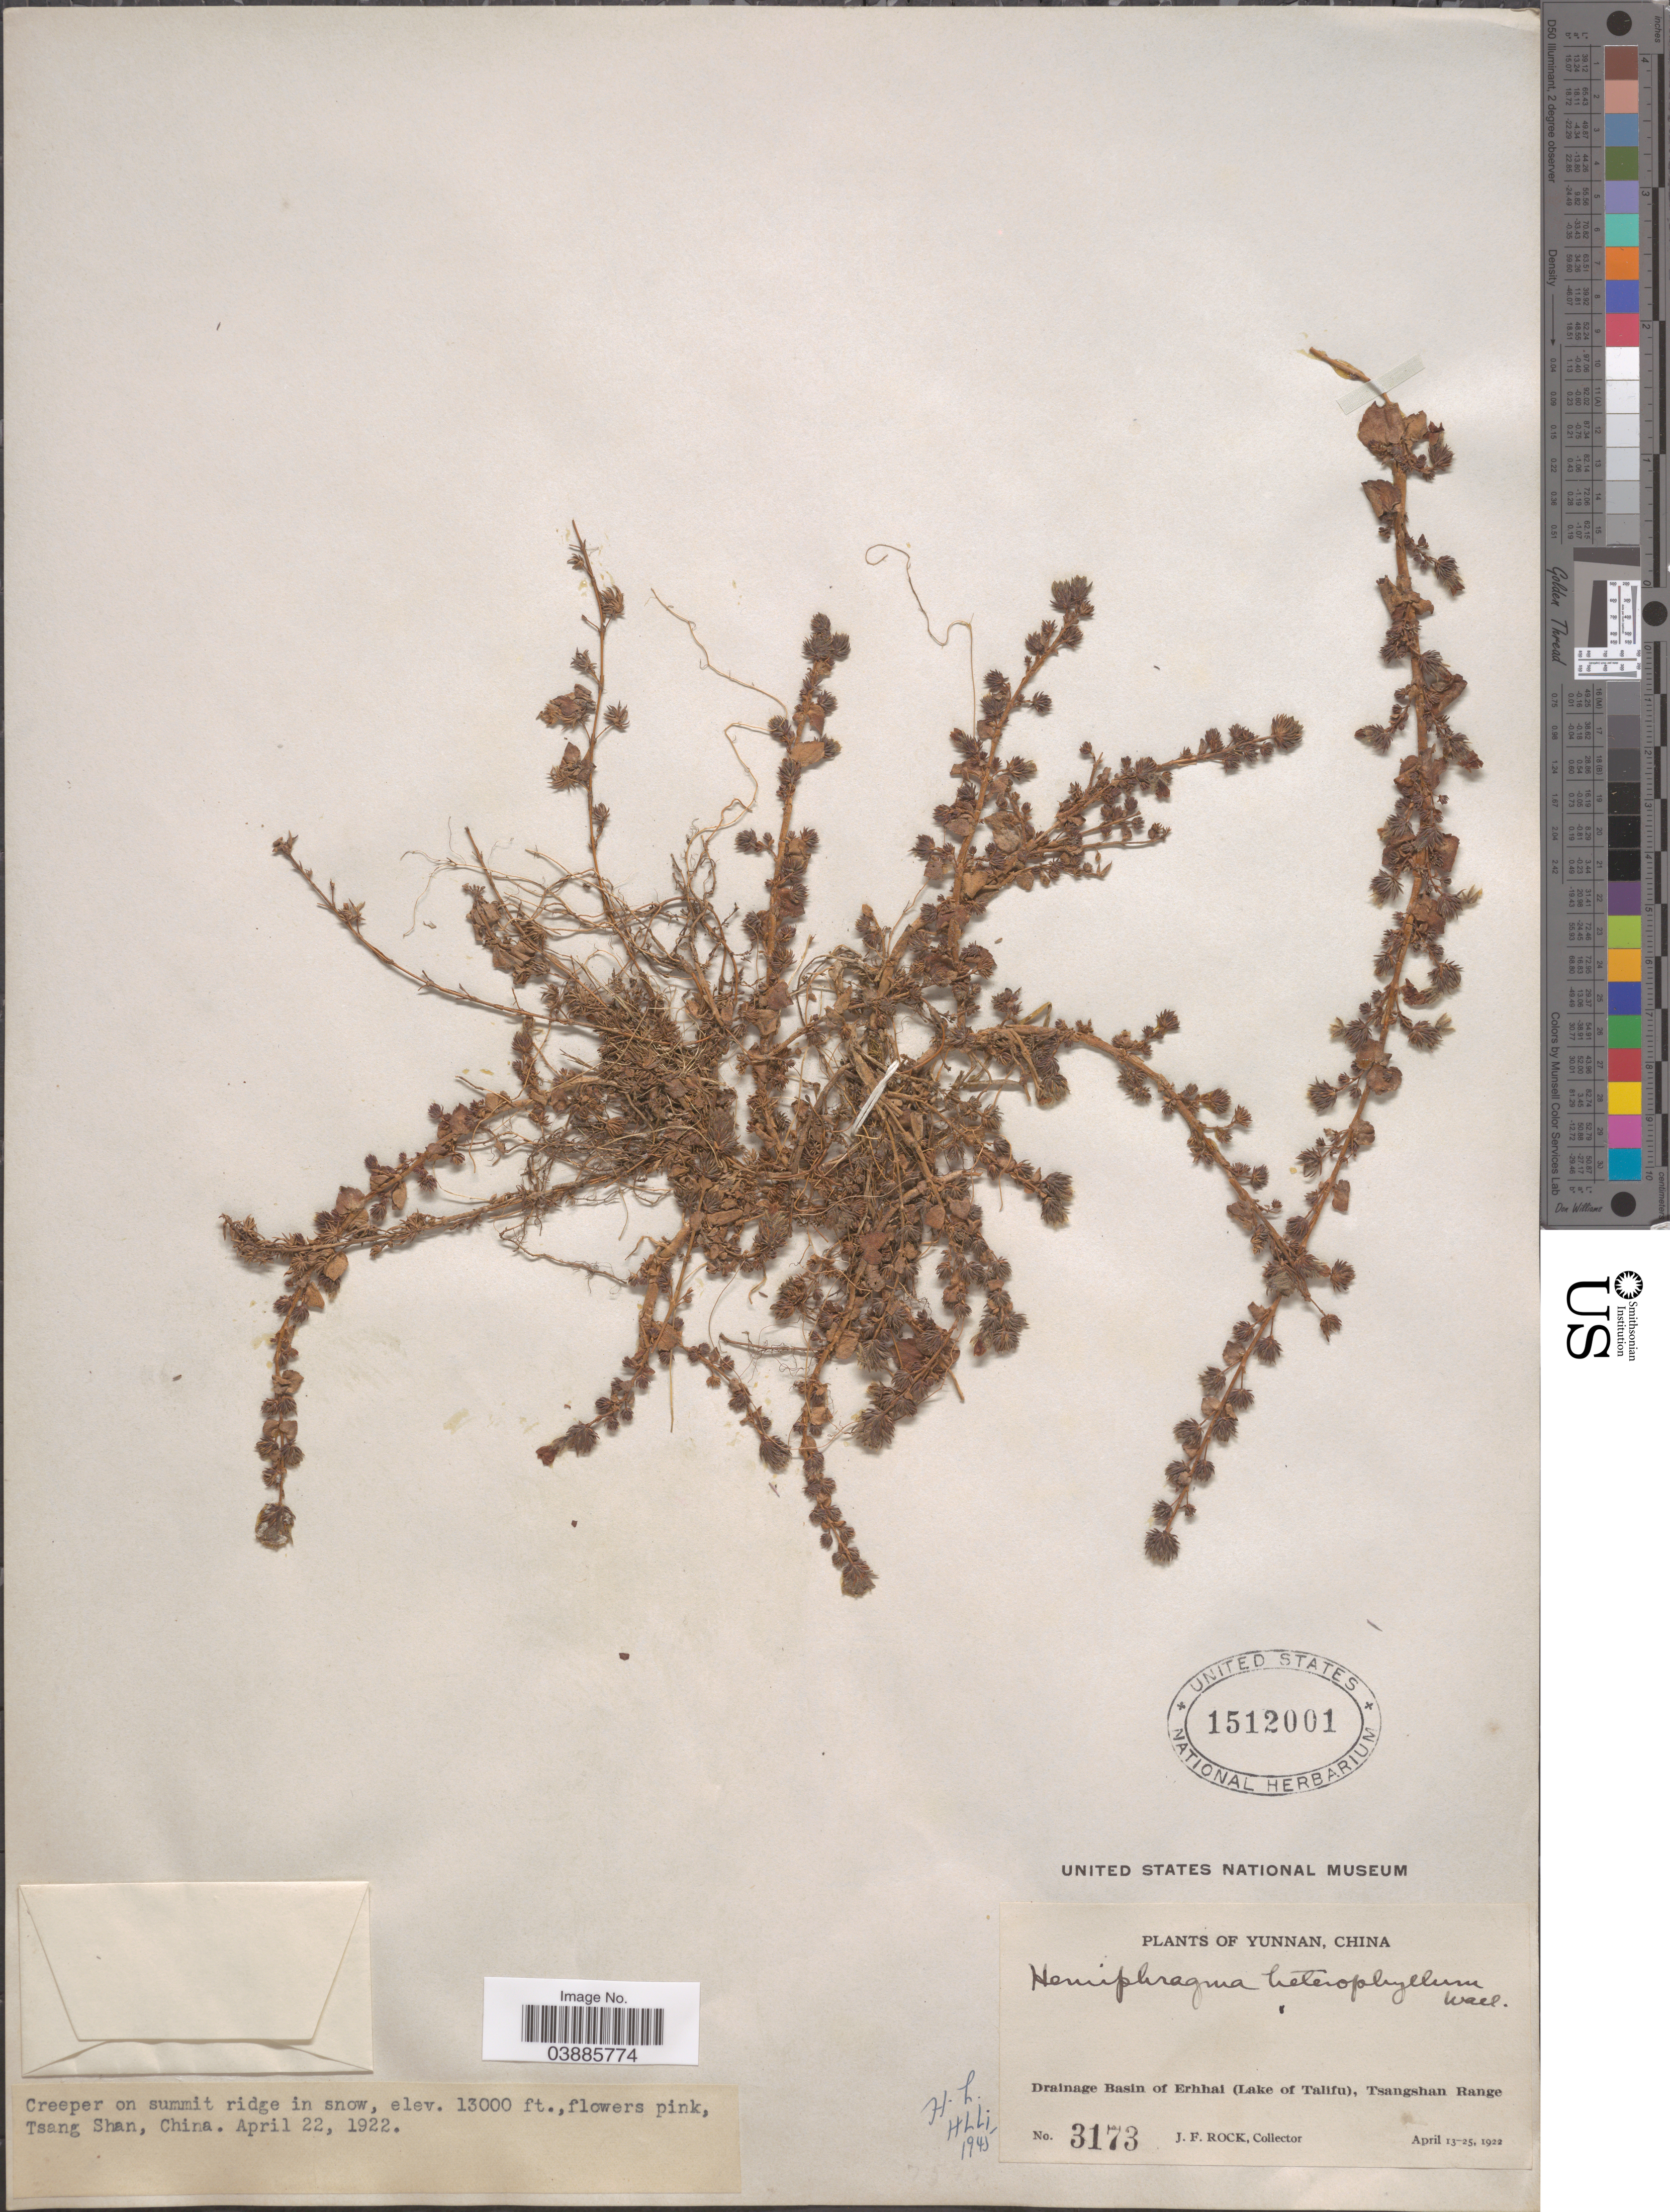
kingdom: Plantae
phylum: Tracheophyta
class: Magnoliopsida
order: Lamiales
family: Plantaginaceae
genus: Hemiphragma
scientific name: Hemiphragma heterophyllum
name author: Wall.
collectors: J. Rock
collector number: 3173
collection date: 1922-04-22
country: China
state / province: Yunnan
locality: Creeper on summit ridge in snow, Tsang Shan. Drainage Basin of Erhhai (Lake of Talifu), Tsangshan Range.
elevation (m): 3962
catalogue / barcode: US 1512001